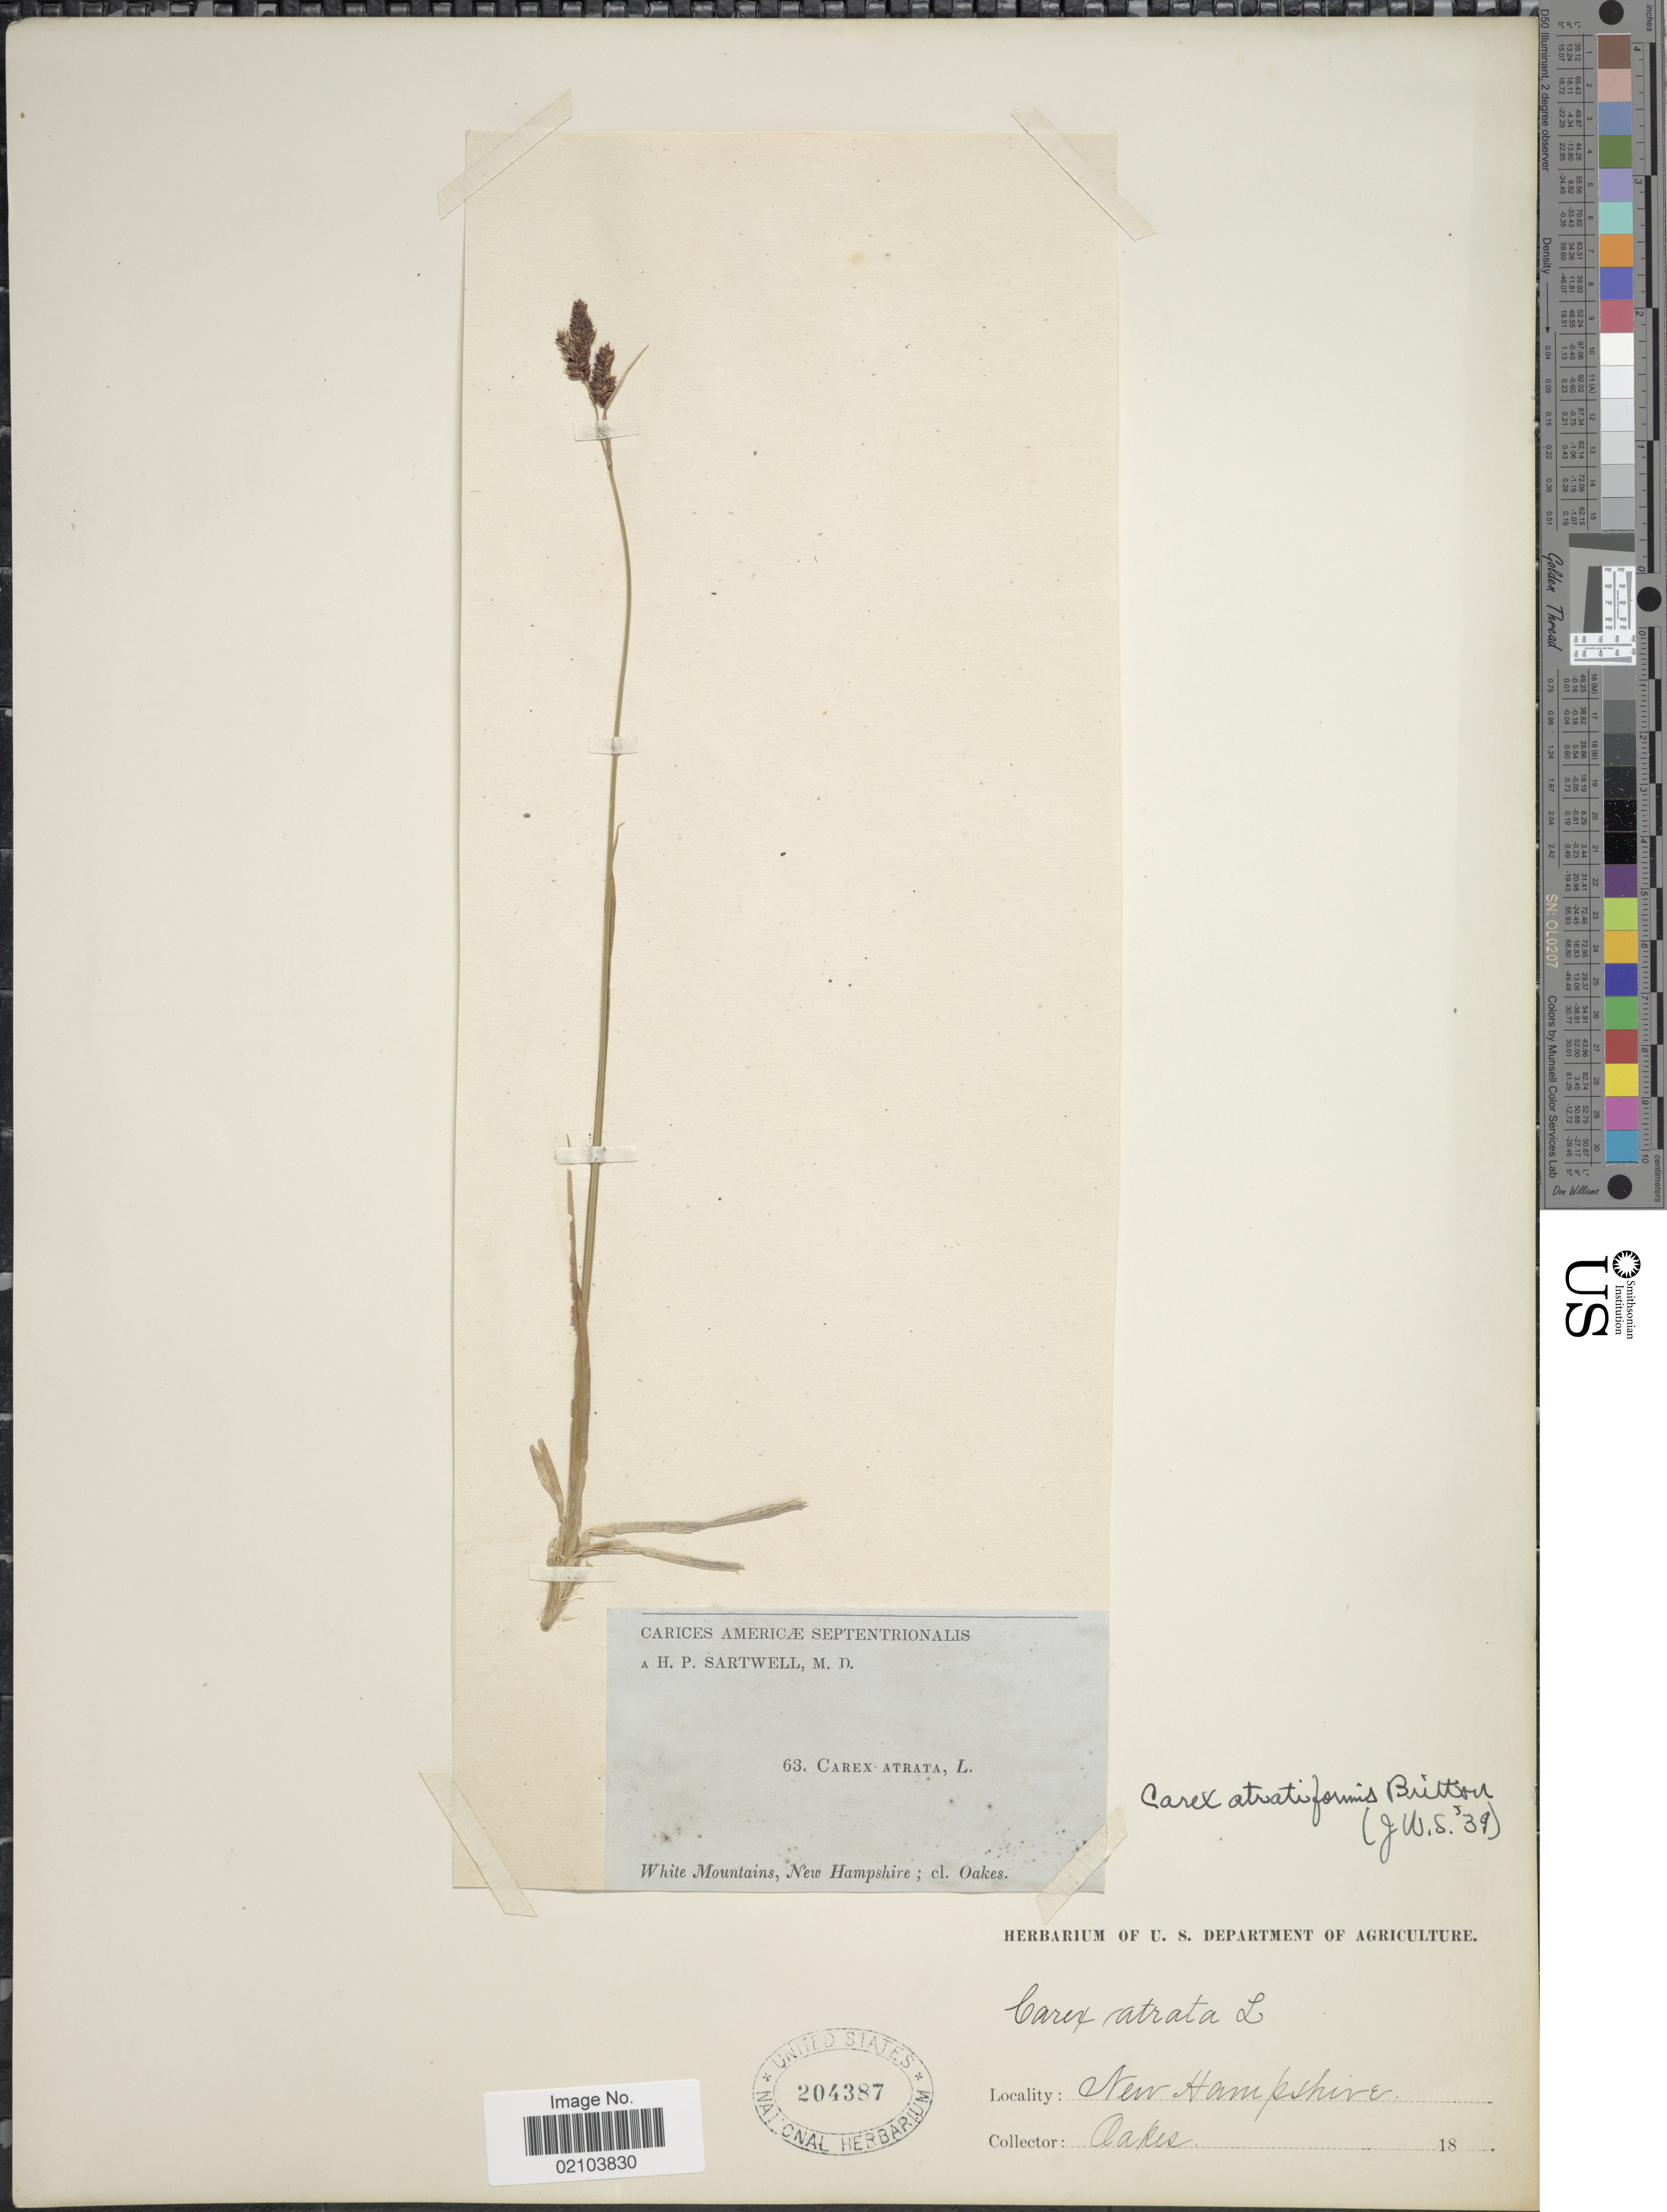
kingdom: Plantae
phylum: Tracheophyta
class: Liliopsida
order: Poales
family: Cyperaceae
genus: Carex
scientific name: Carex atratiformis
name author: Britton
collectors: -. Oakes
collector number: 63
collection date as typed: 18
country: United States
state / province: New Hampshire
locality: White Mountains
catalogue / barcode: US 204387